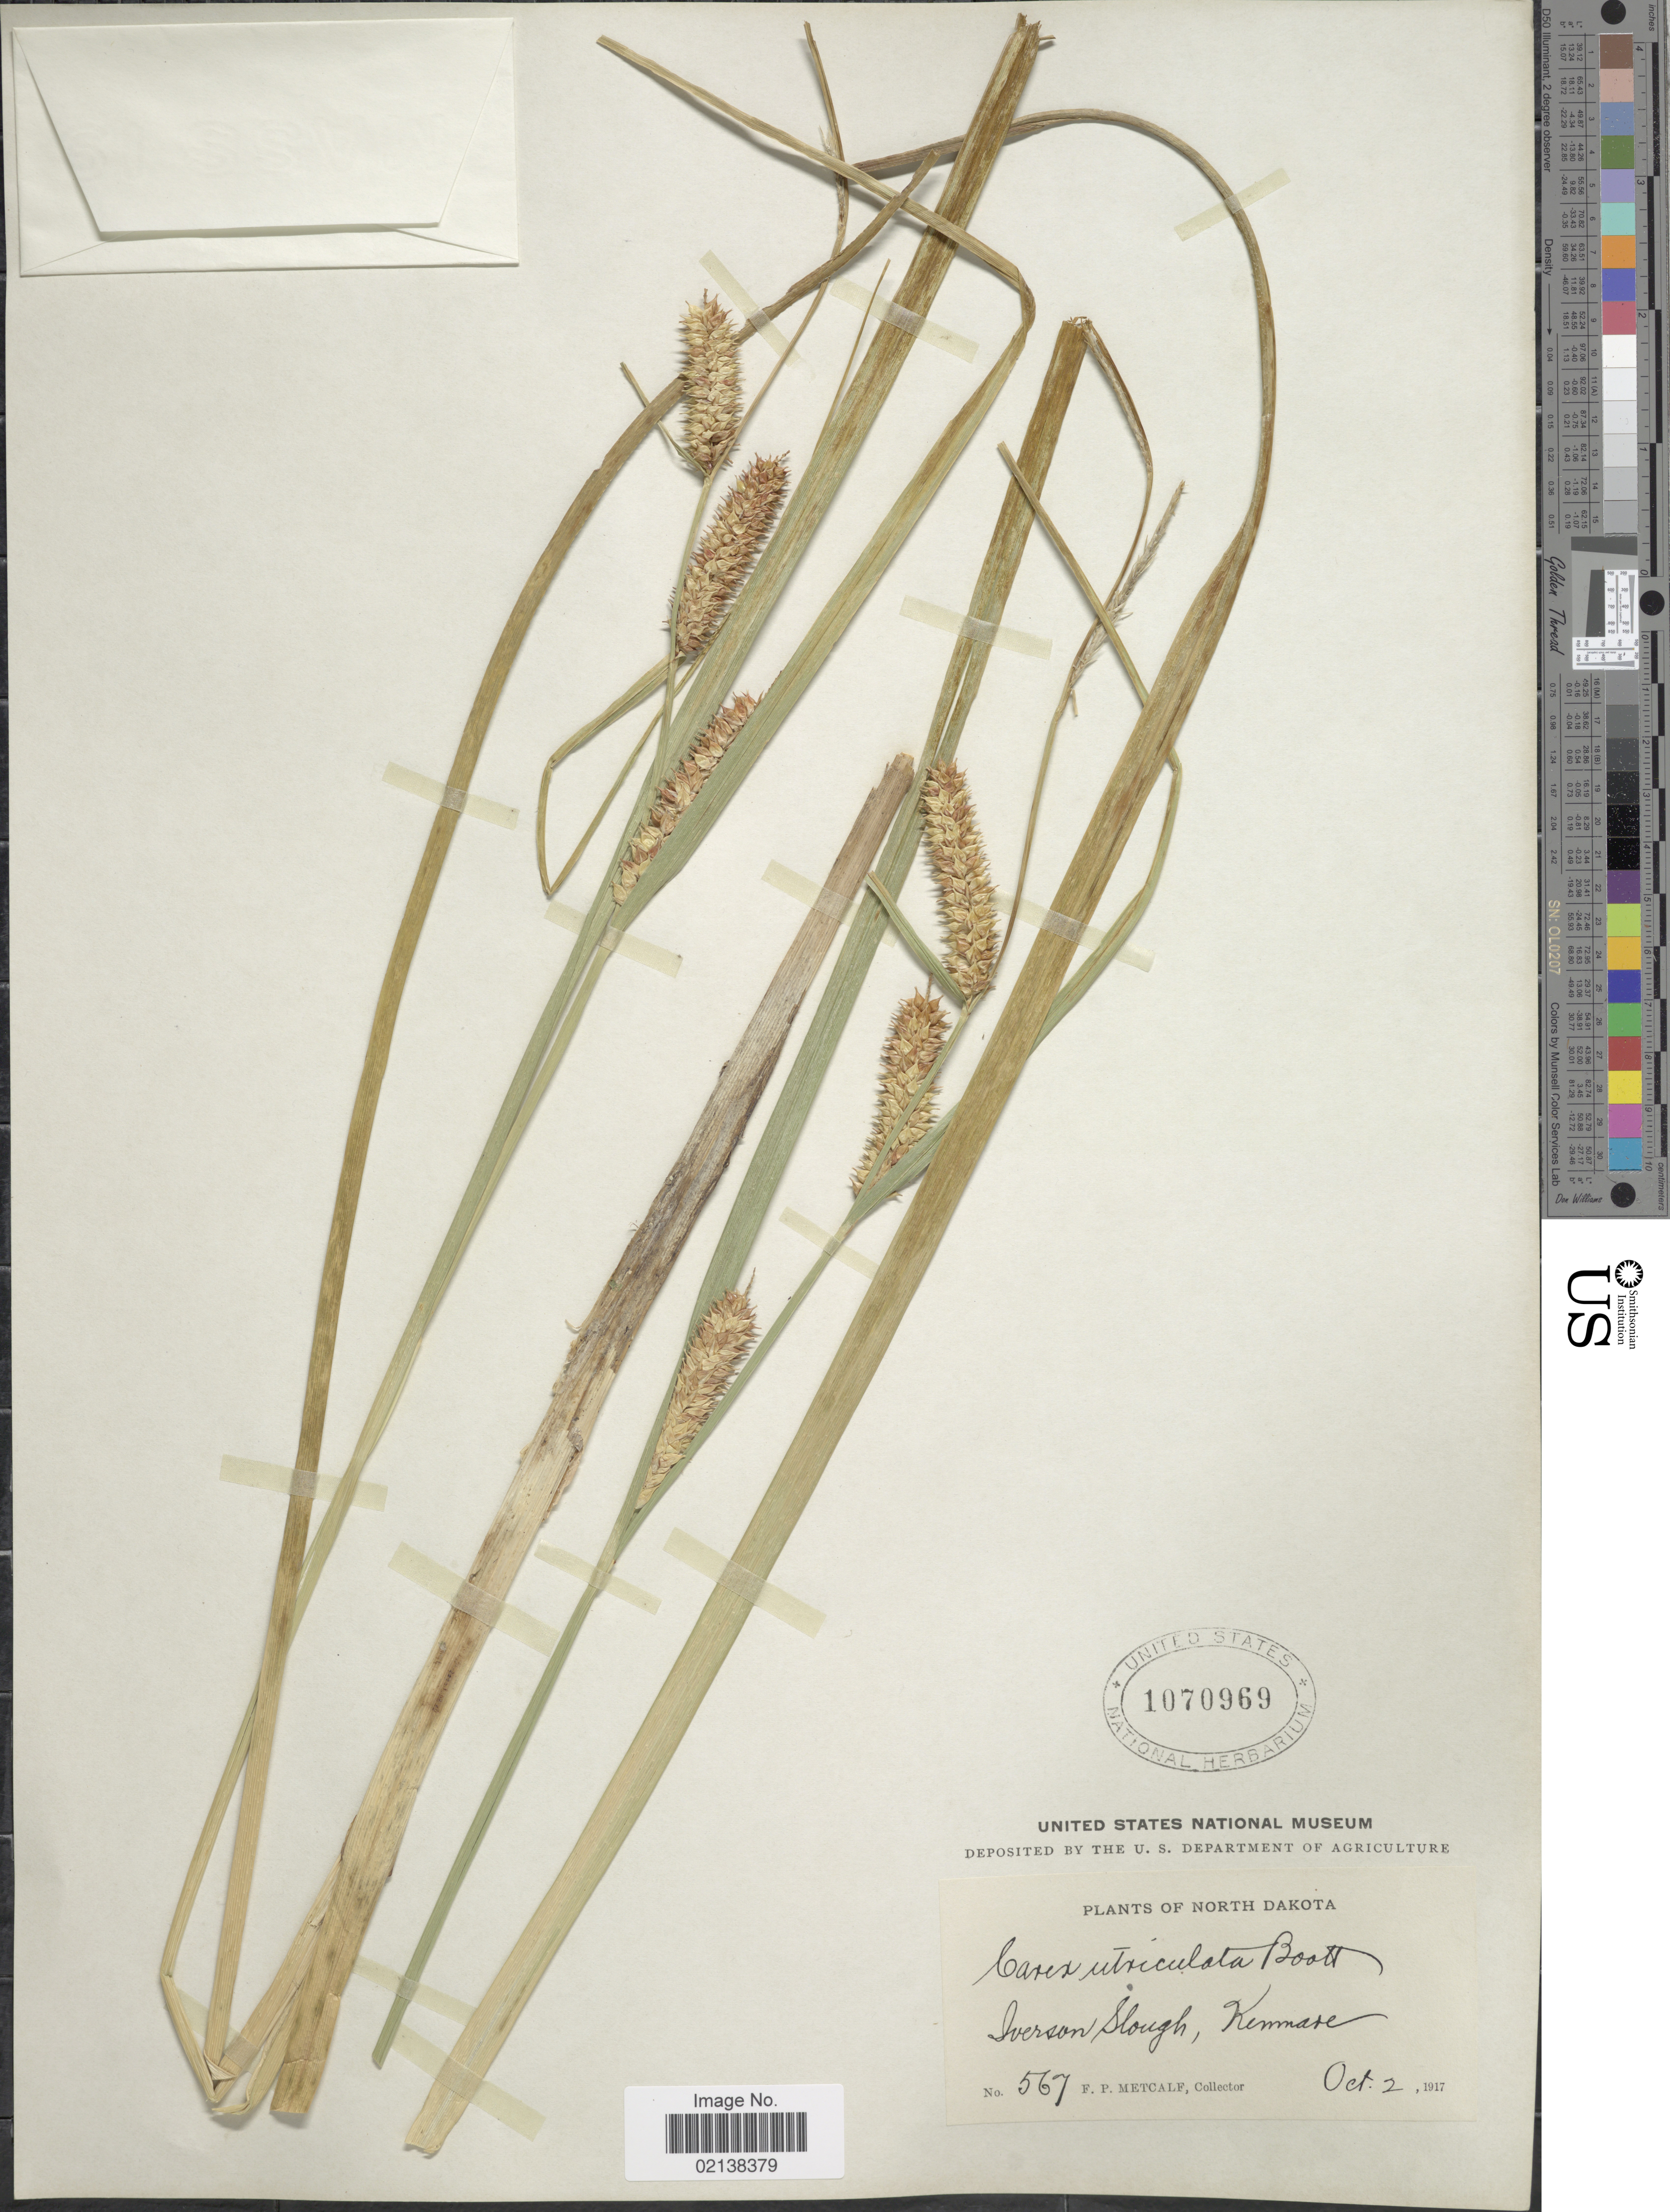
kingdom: Plantae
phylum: Tracheophyta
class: Liliopsida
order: Poales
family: Cyperaceae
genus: Carex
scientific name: Carex utriculata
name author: Boott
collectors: F. Metcalf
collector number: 567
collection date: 1917-10-02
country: United States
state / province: North Dakota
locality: Iverson Slough, Kenmare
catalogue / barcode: US 1070969